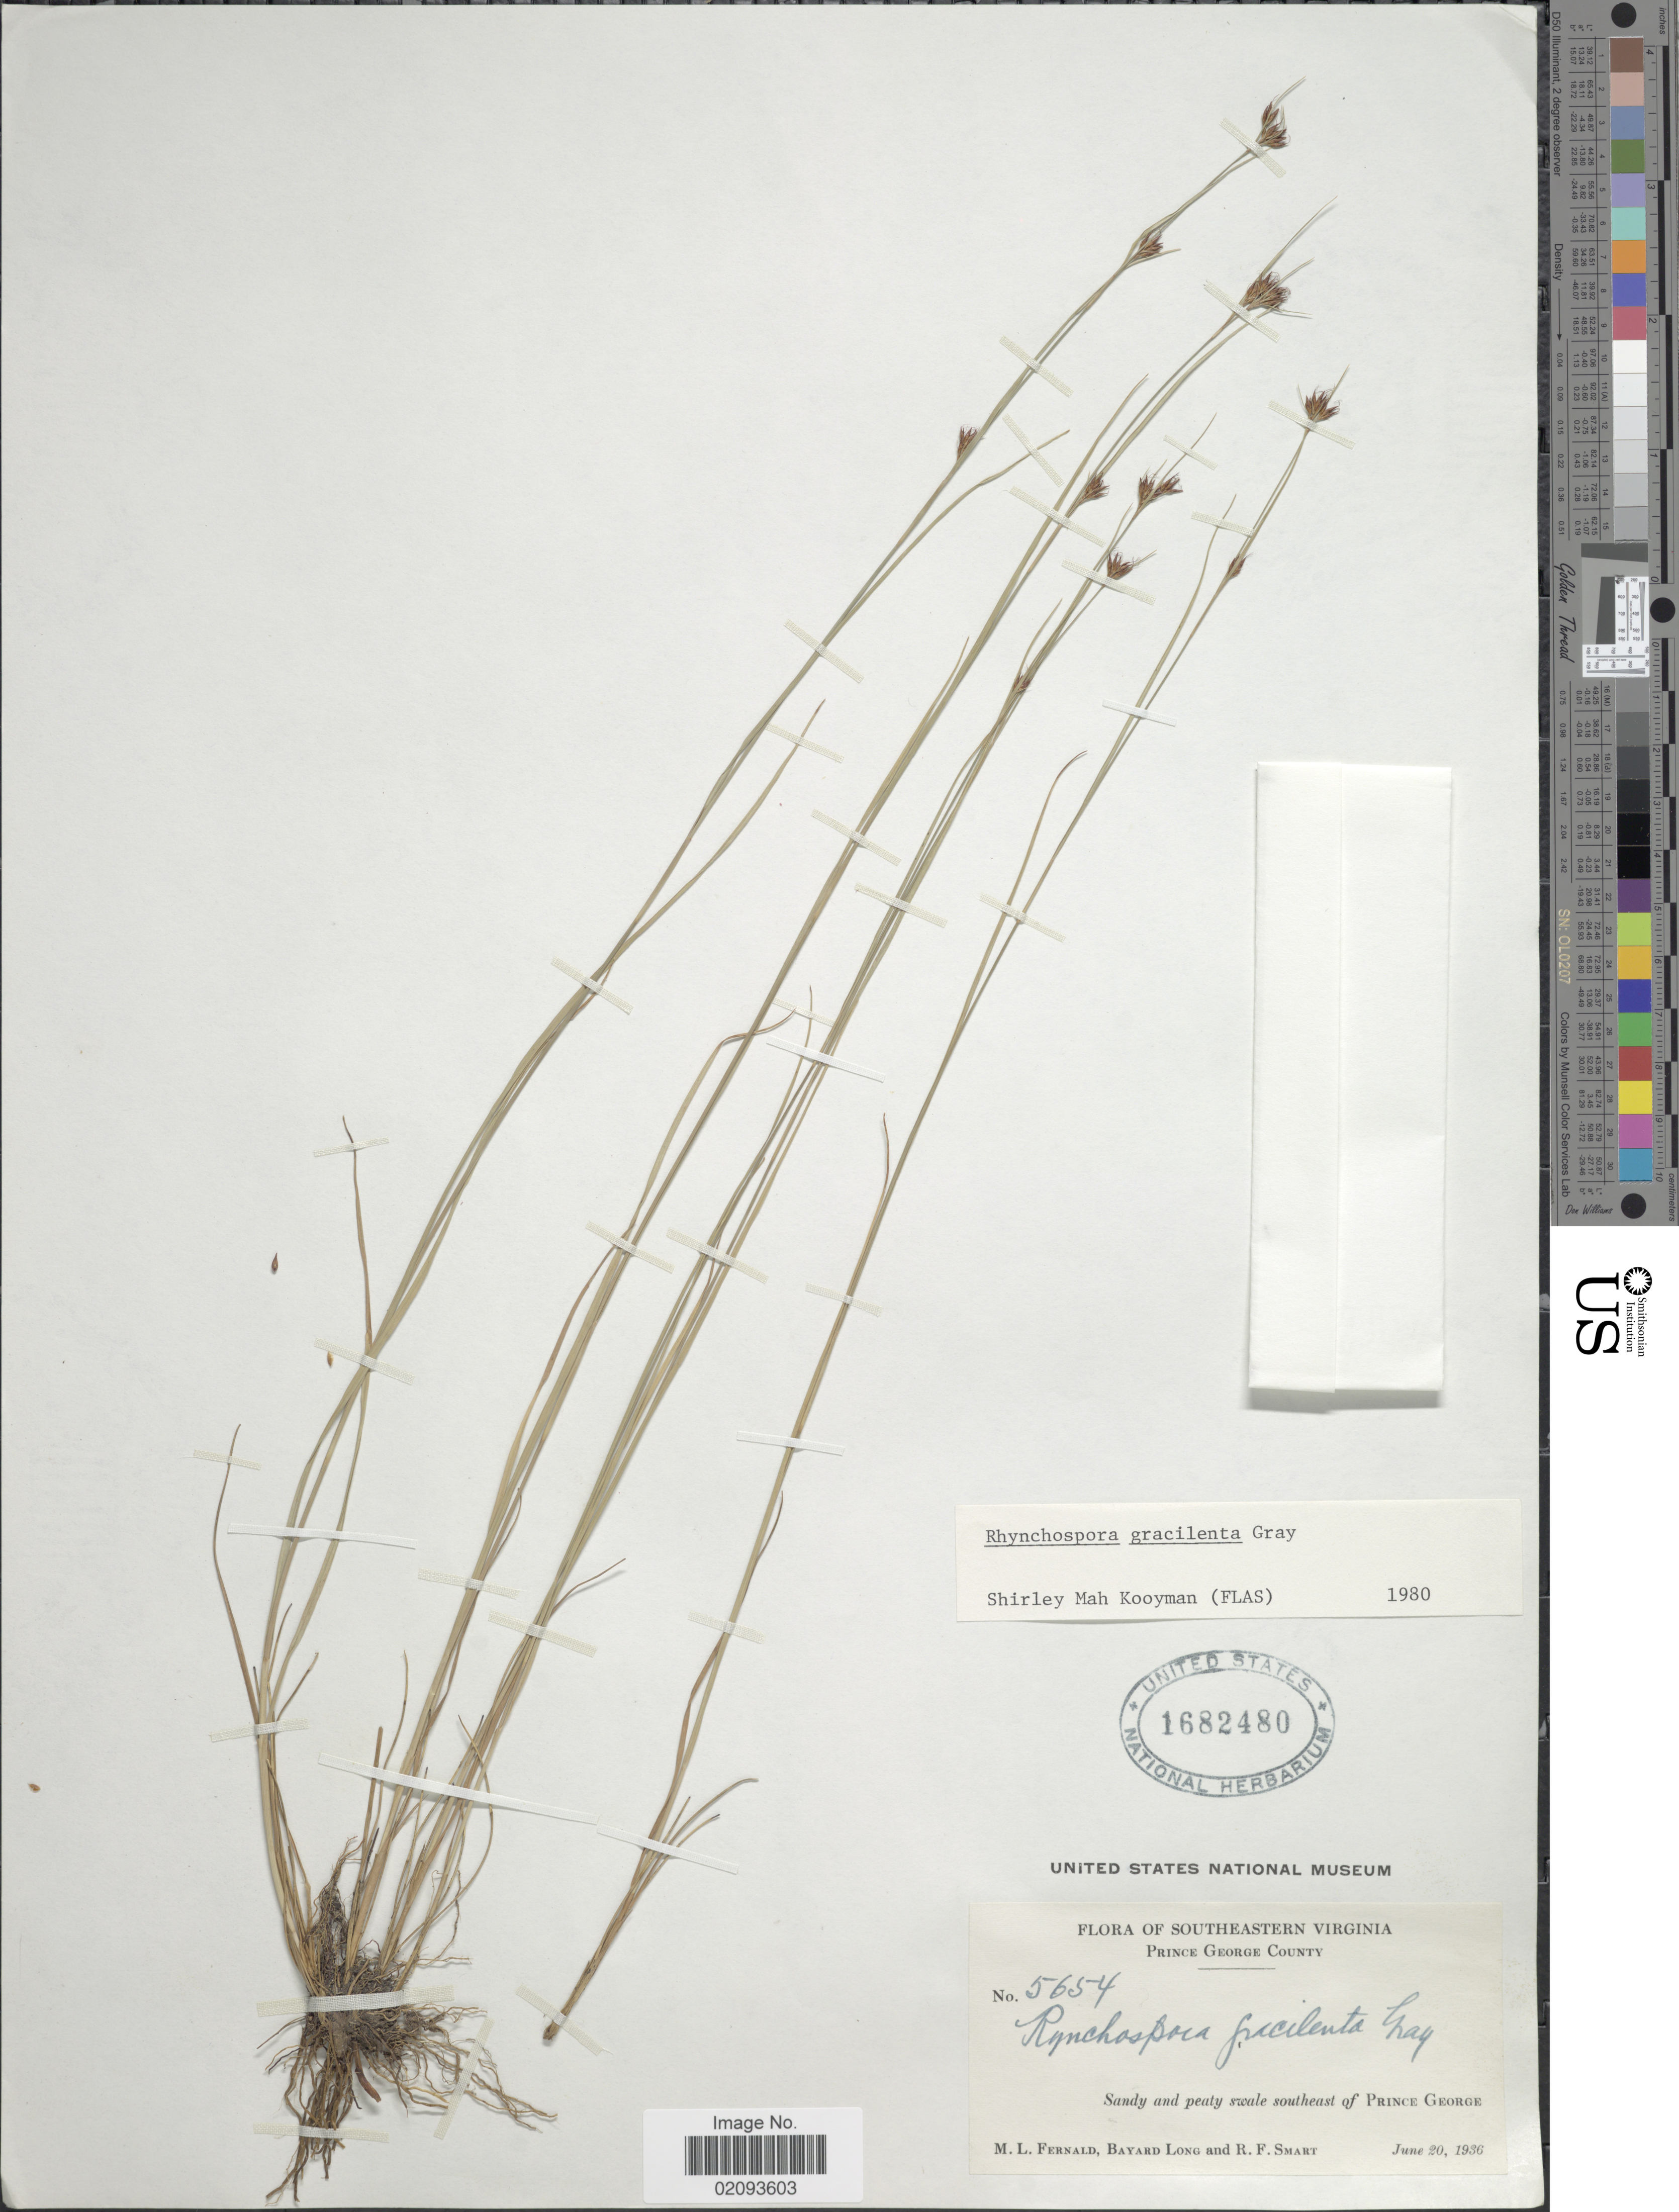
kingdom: Plantae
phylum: Tracheophyta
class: Liliopsida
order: Poales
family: Cyperaceae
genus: Rhynchospora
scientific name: Rhynchospora gracilenta A. Gray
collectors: M. L. Fernald, B. Long & R. Smart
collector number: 5654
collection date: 1936-06-20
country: United States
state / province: Virginia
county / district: Prince George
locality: Southeastern Virginia. Prince George County. Sandy and peaty swale southeast of Prince George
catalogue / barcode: US 1682480